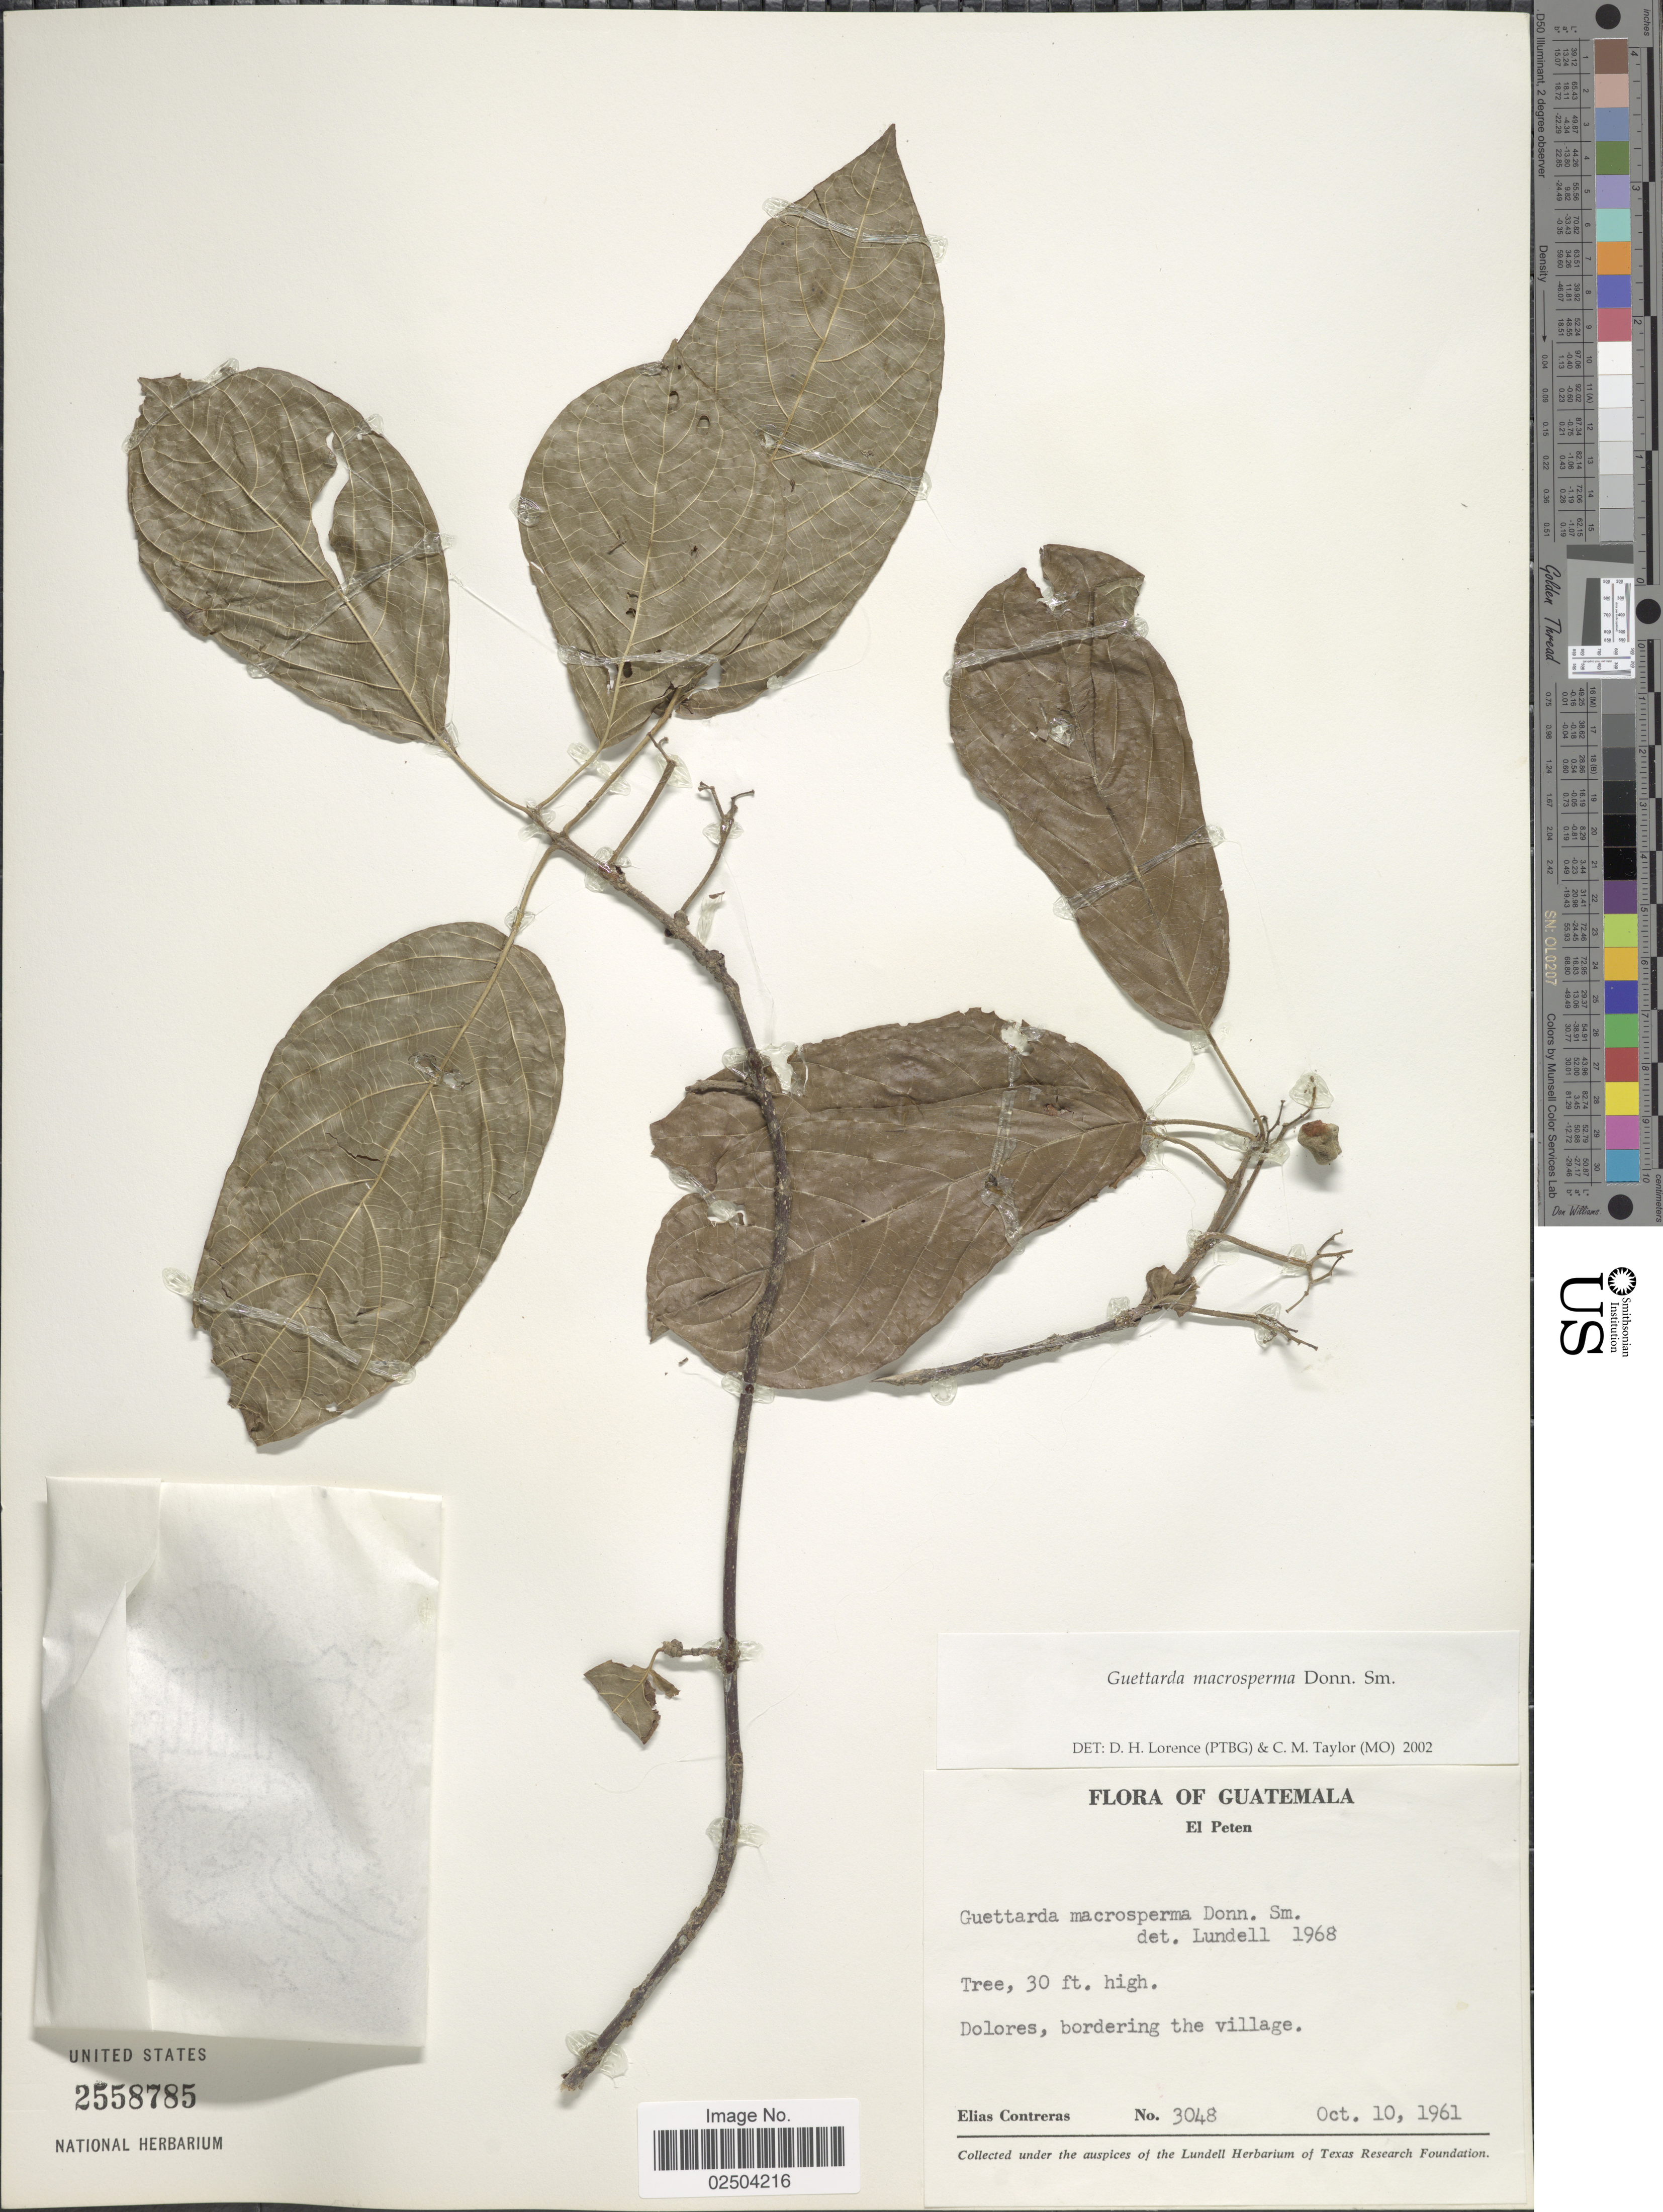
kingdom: Plantae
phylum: Tracheophyta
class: Magnoliopsida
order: Gentianales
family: Rubiaceae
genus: Guettarda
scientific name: Guettarda macrosperma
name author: Donn. Sm.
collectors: E. Contreras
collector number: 3048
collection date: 1961-10-10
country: Guatemala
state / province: El Petén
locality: Dolores, bordering the village.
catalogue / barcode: US 2558785